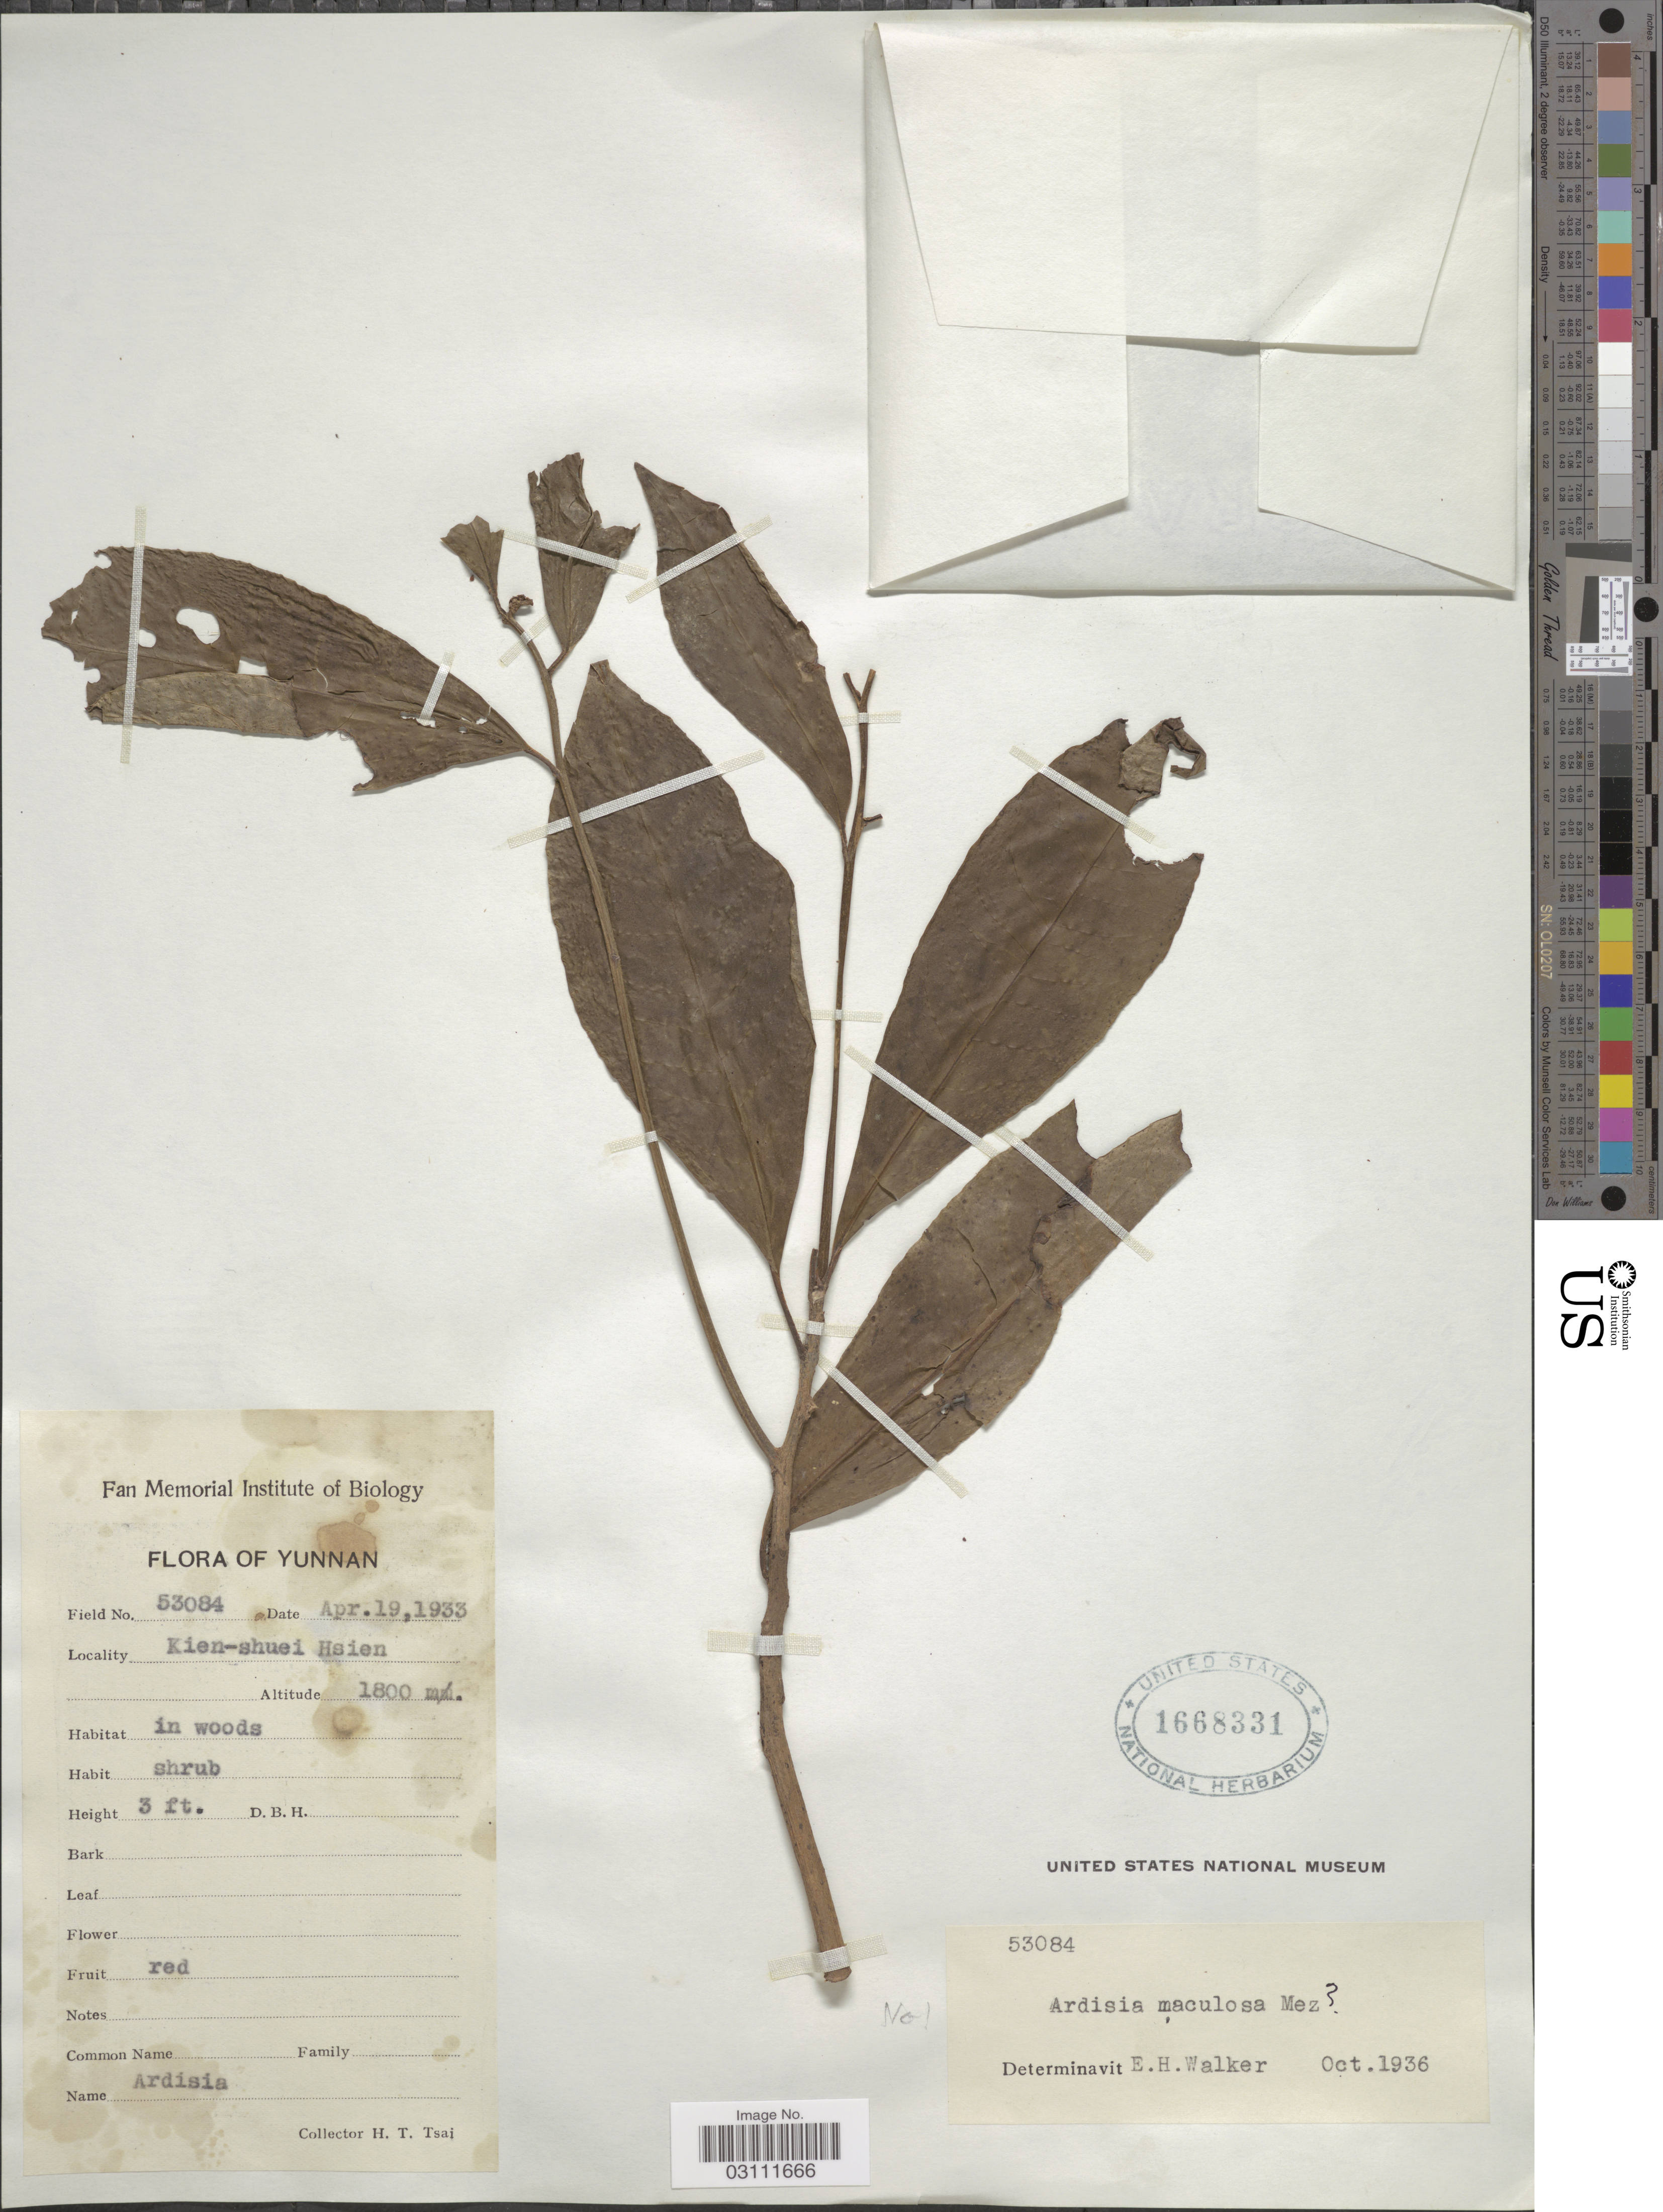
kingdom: Plantae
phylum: Tracheophyta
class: Magnoliopsida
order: Ericales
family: Primulaceae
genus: Ardisia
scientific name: Ardisia maculosa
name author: Mez in Engl.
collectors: H. Tsai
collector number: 53084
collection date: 1933-04-19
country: China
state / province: Yunnan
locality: Yunnan, Kien-shuei Hsien.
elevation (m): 1800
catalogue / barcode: US 1668331